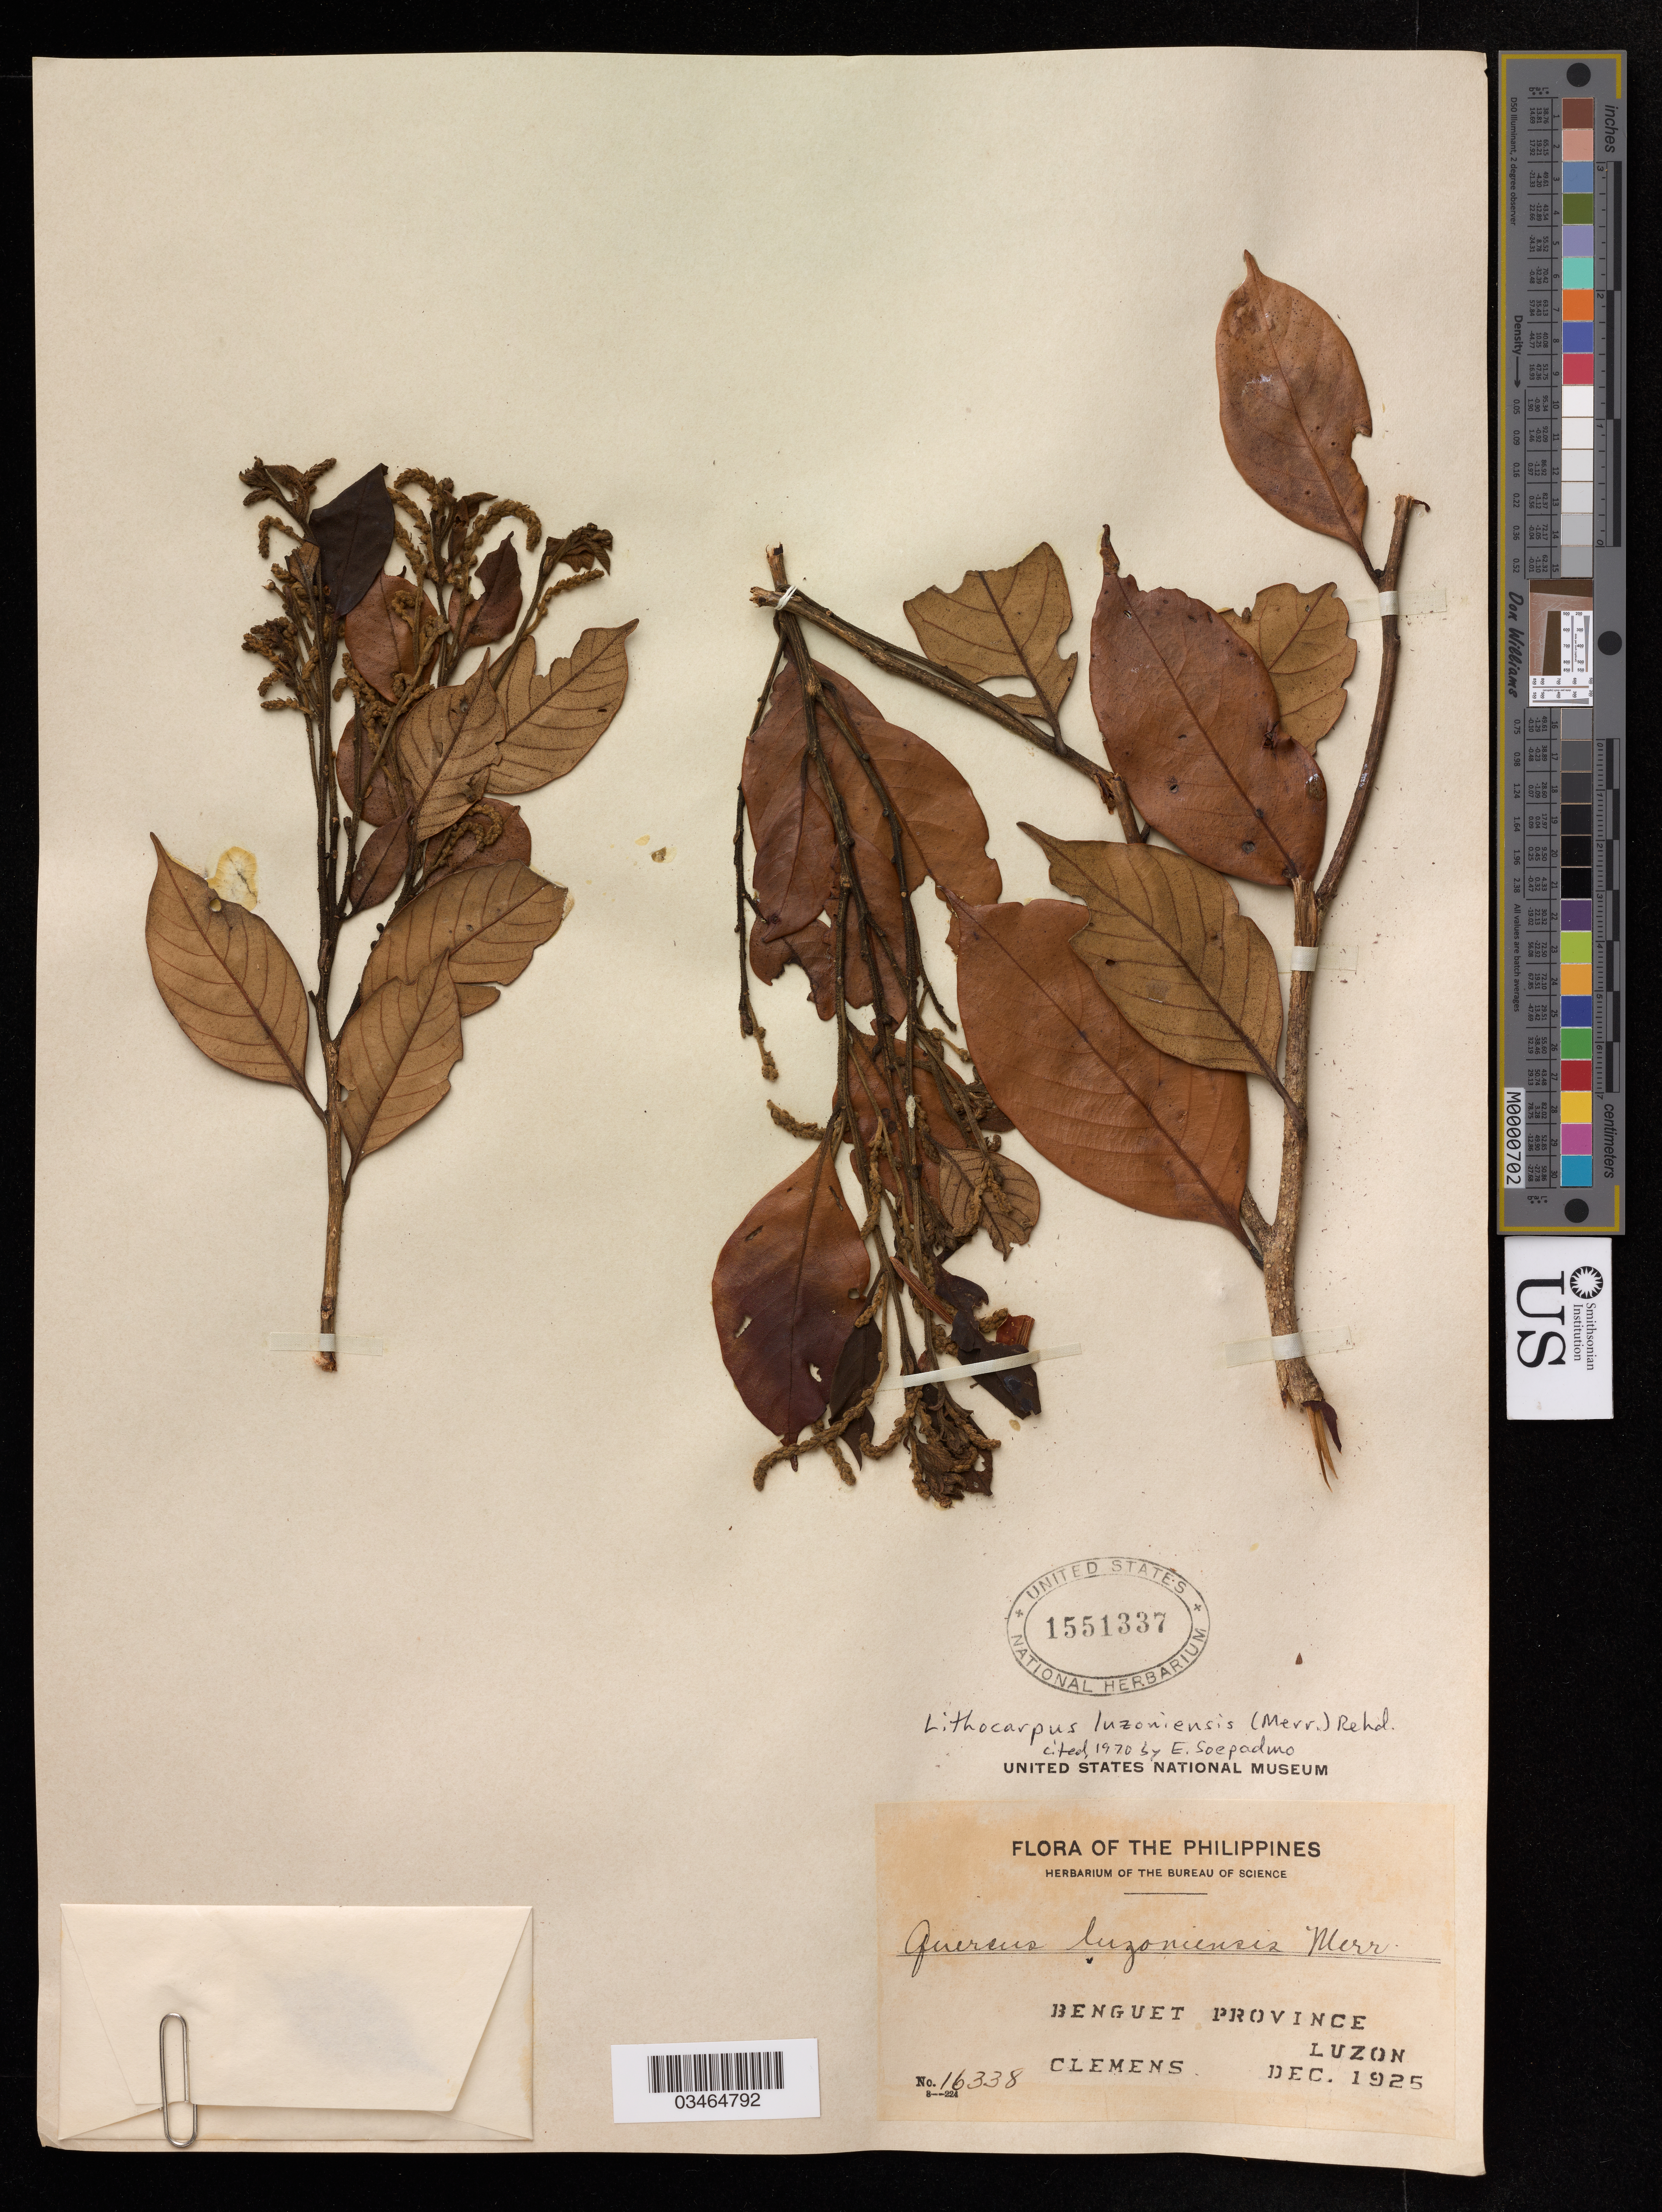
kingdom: Plantae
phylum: Tracheophyta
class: Magnoliopsida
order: Fagales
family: Fagaceae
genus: Lithocarpus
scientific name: Lithocarpus luzoniensis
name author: (Walter) Rehder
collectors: -. Clemens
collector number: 16338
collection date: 1925-12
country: Philippines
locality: Benguet Province. Luzon.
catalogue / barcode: US 1551337